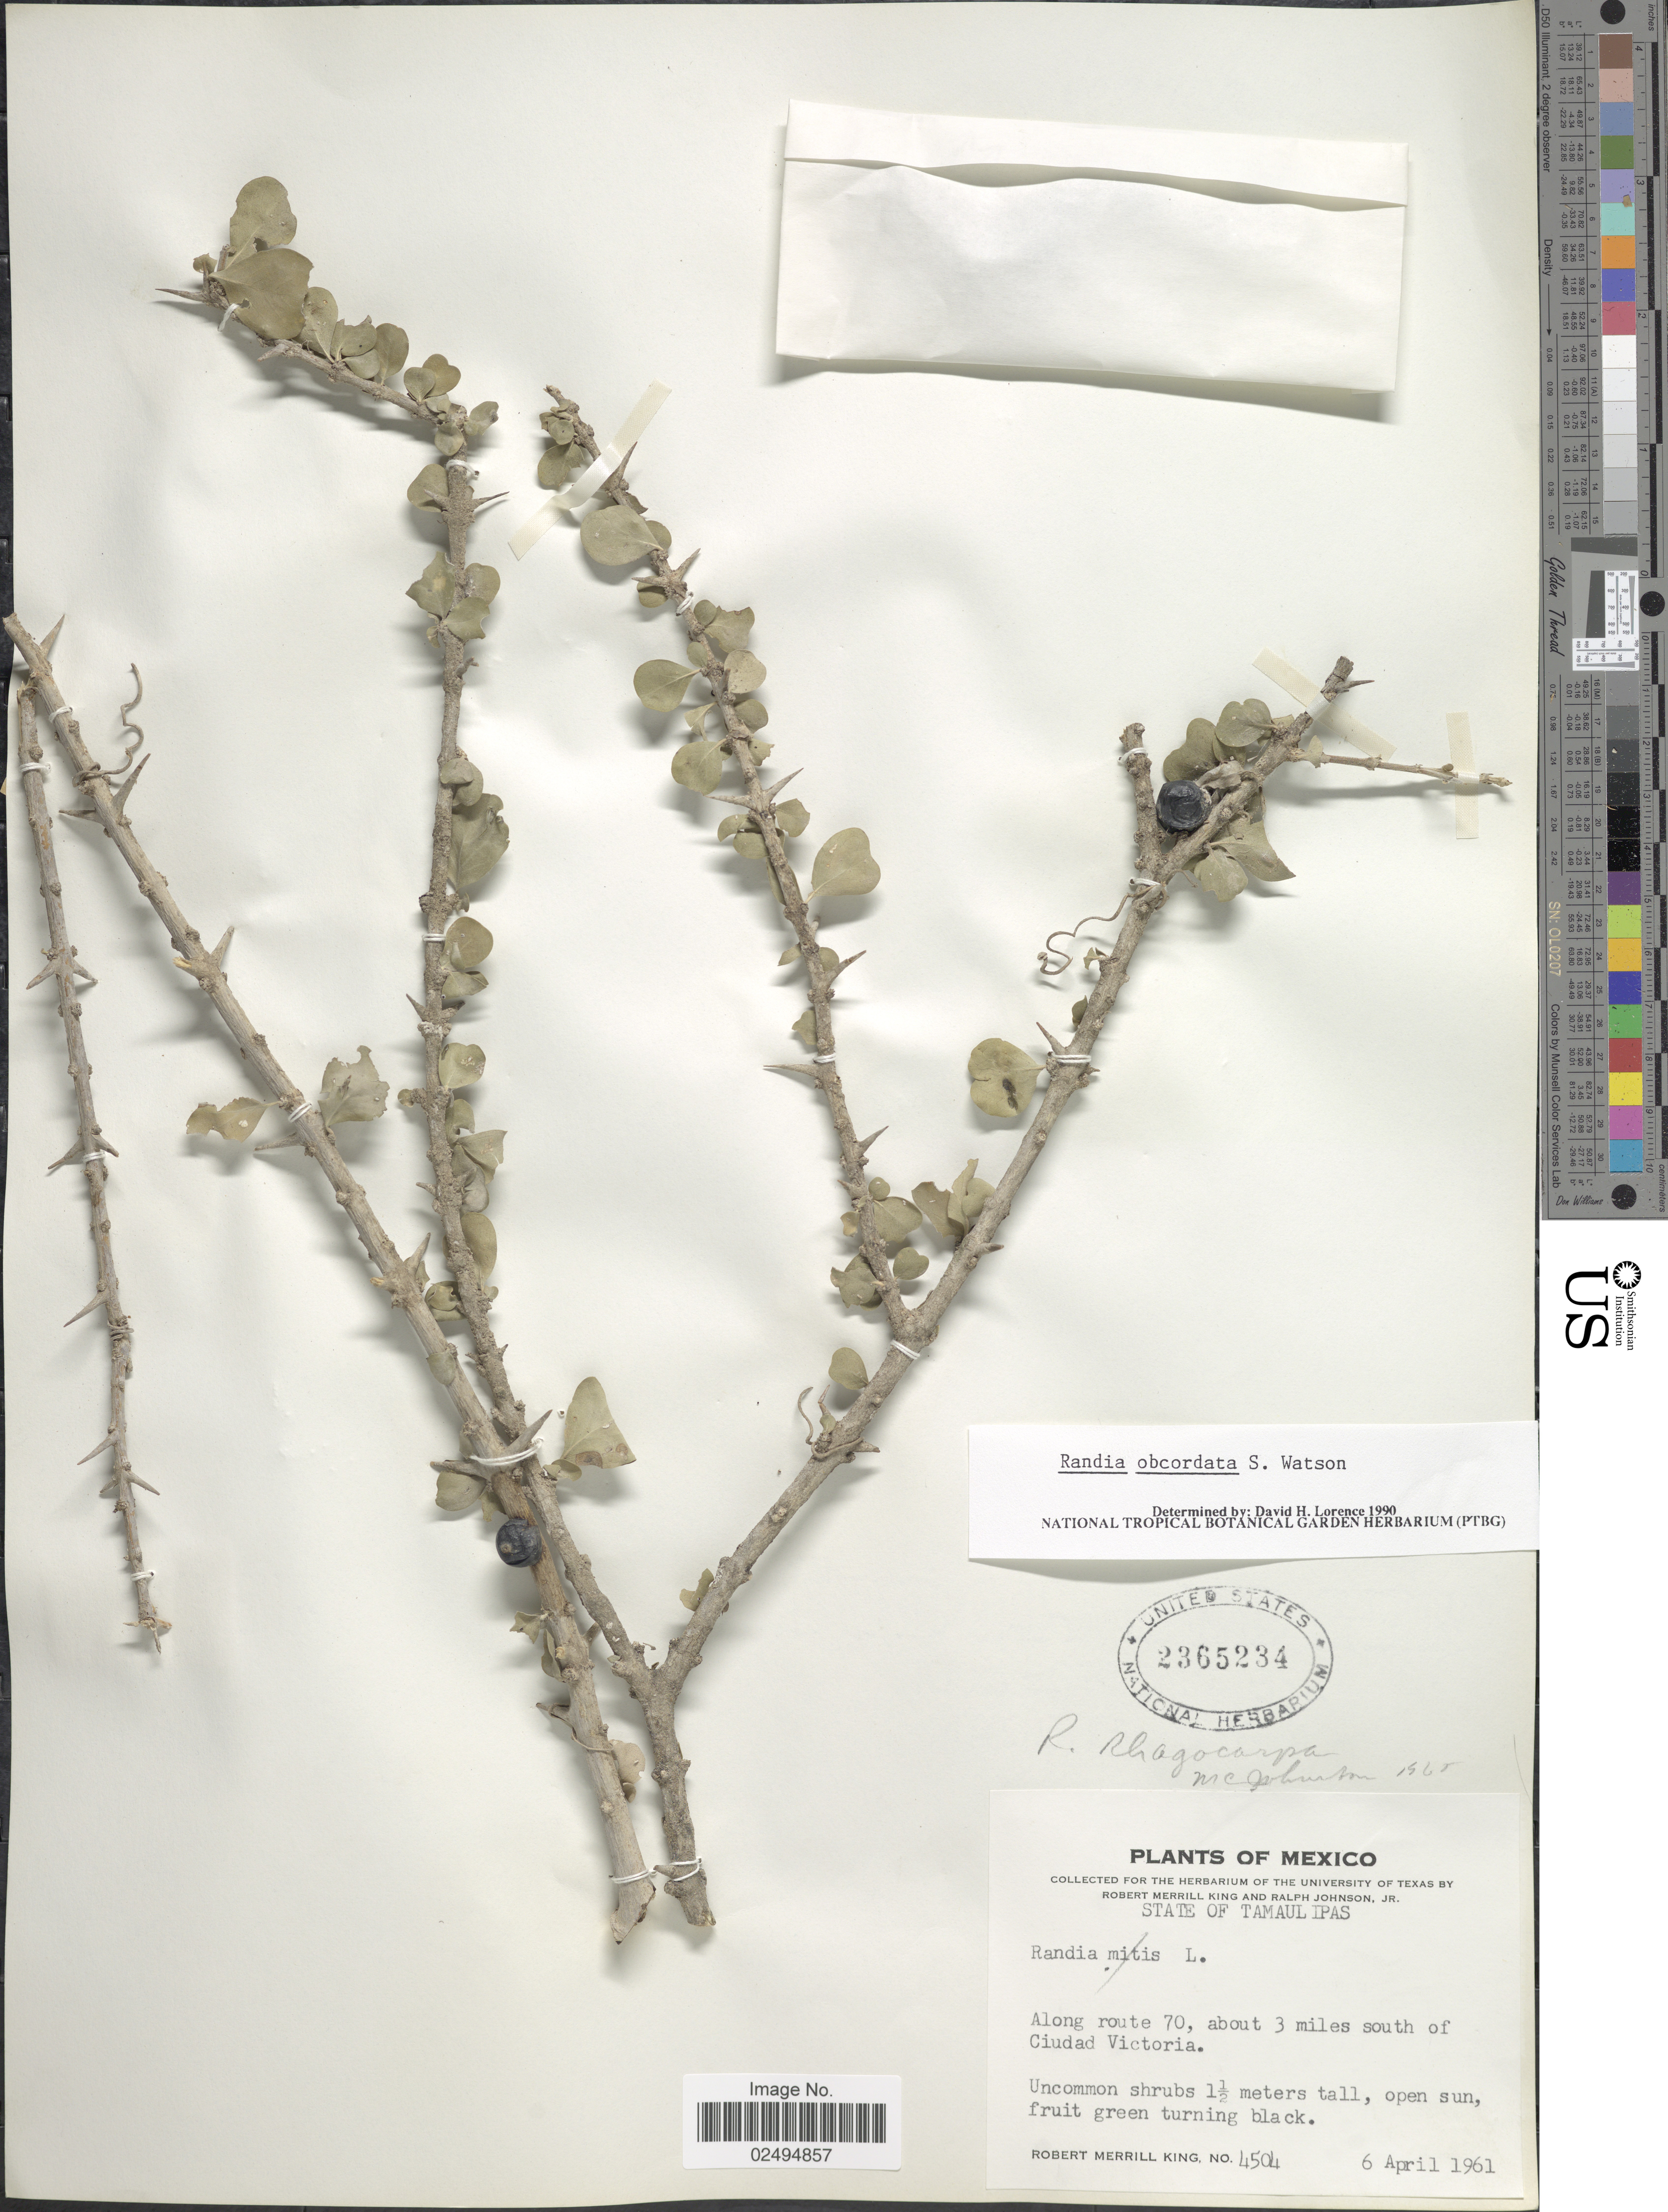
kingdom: Plantae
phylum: Tracheophyta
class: Magnoliopsida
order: Gentianales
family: Rubiaceae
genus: Randia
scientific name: Randia obcordata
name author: S. Watson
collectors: R. M. King & R. Johnson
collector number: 4504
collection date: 1961-04-06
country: Mexico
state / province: Tamaulipas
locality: Along route 70, about 3 miles south of Ciudad Victoria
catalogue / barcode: US 2365234